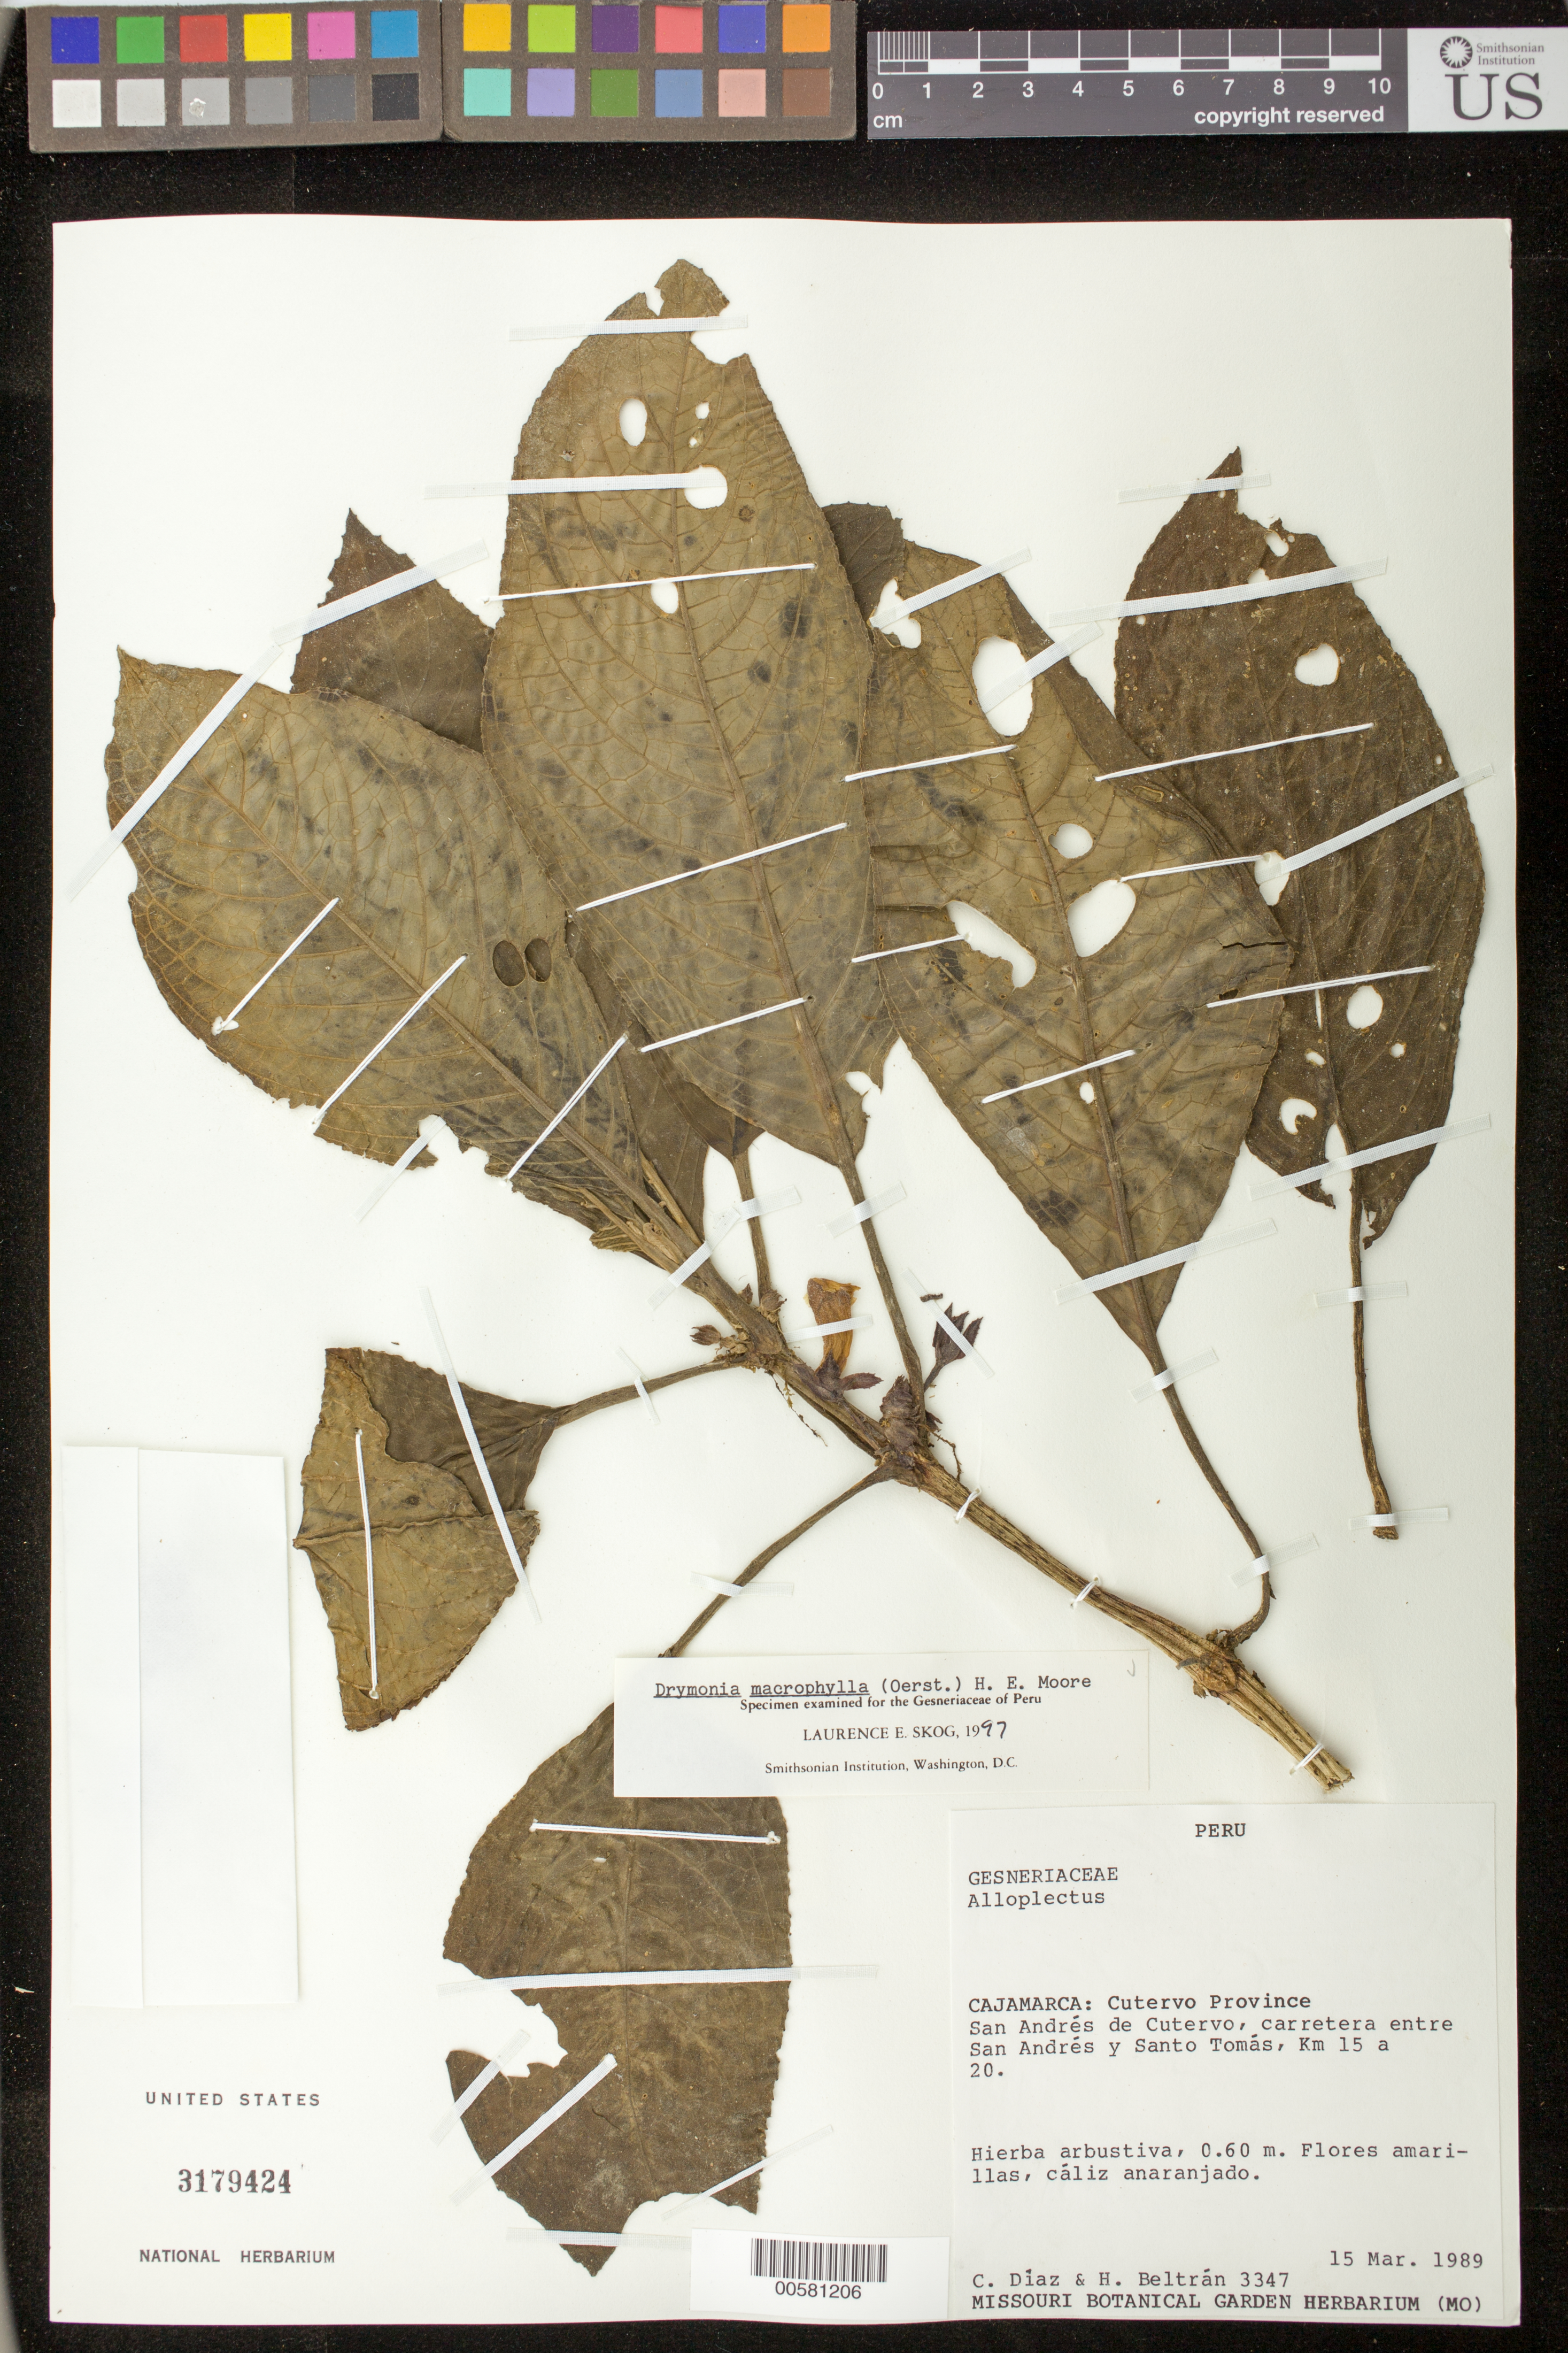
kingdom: Plantae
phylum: Tracheophyta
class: Magnoliopsida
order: Lamiales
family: Gesneriaceae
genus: Drymonia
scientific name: Drymonia macrophylla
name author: (Oerst.) H.E. Moore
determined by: Clark, J. L., (SEL), The Marie Selby Botanical Garden (UNITED STATES)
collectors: C. Díaz S. & H. Beltrán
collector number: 3347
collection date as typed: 15 Mar 1989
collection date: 1989-03-15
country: Peru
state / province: Cajamarca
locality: Prov. Cutervo; San Andrés de Cutervo, carretera entre San Andrés y Santo Tomás, Km 15 a 20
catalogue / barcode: US 3179424